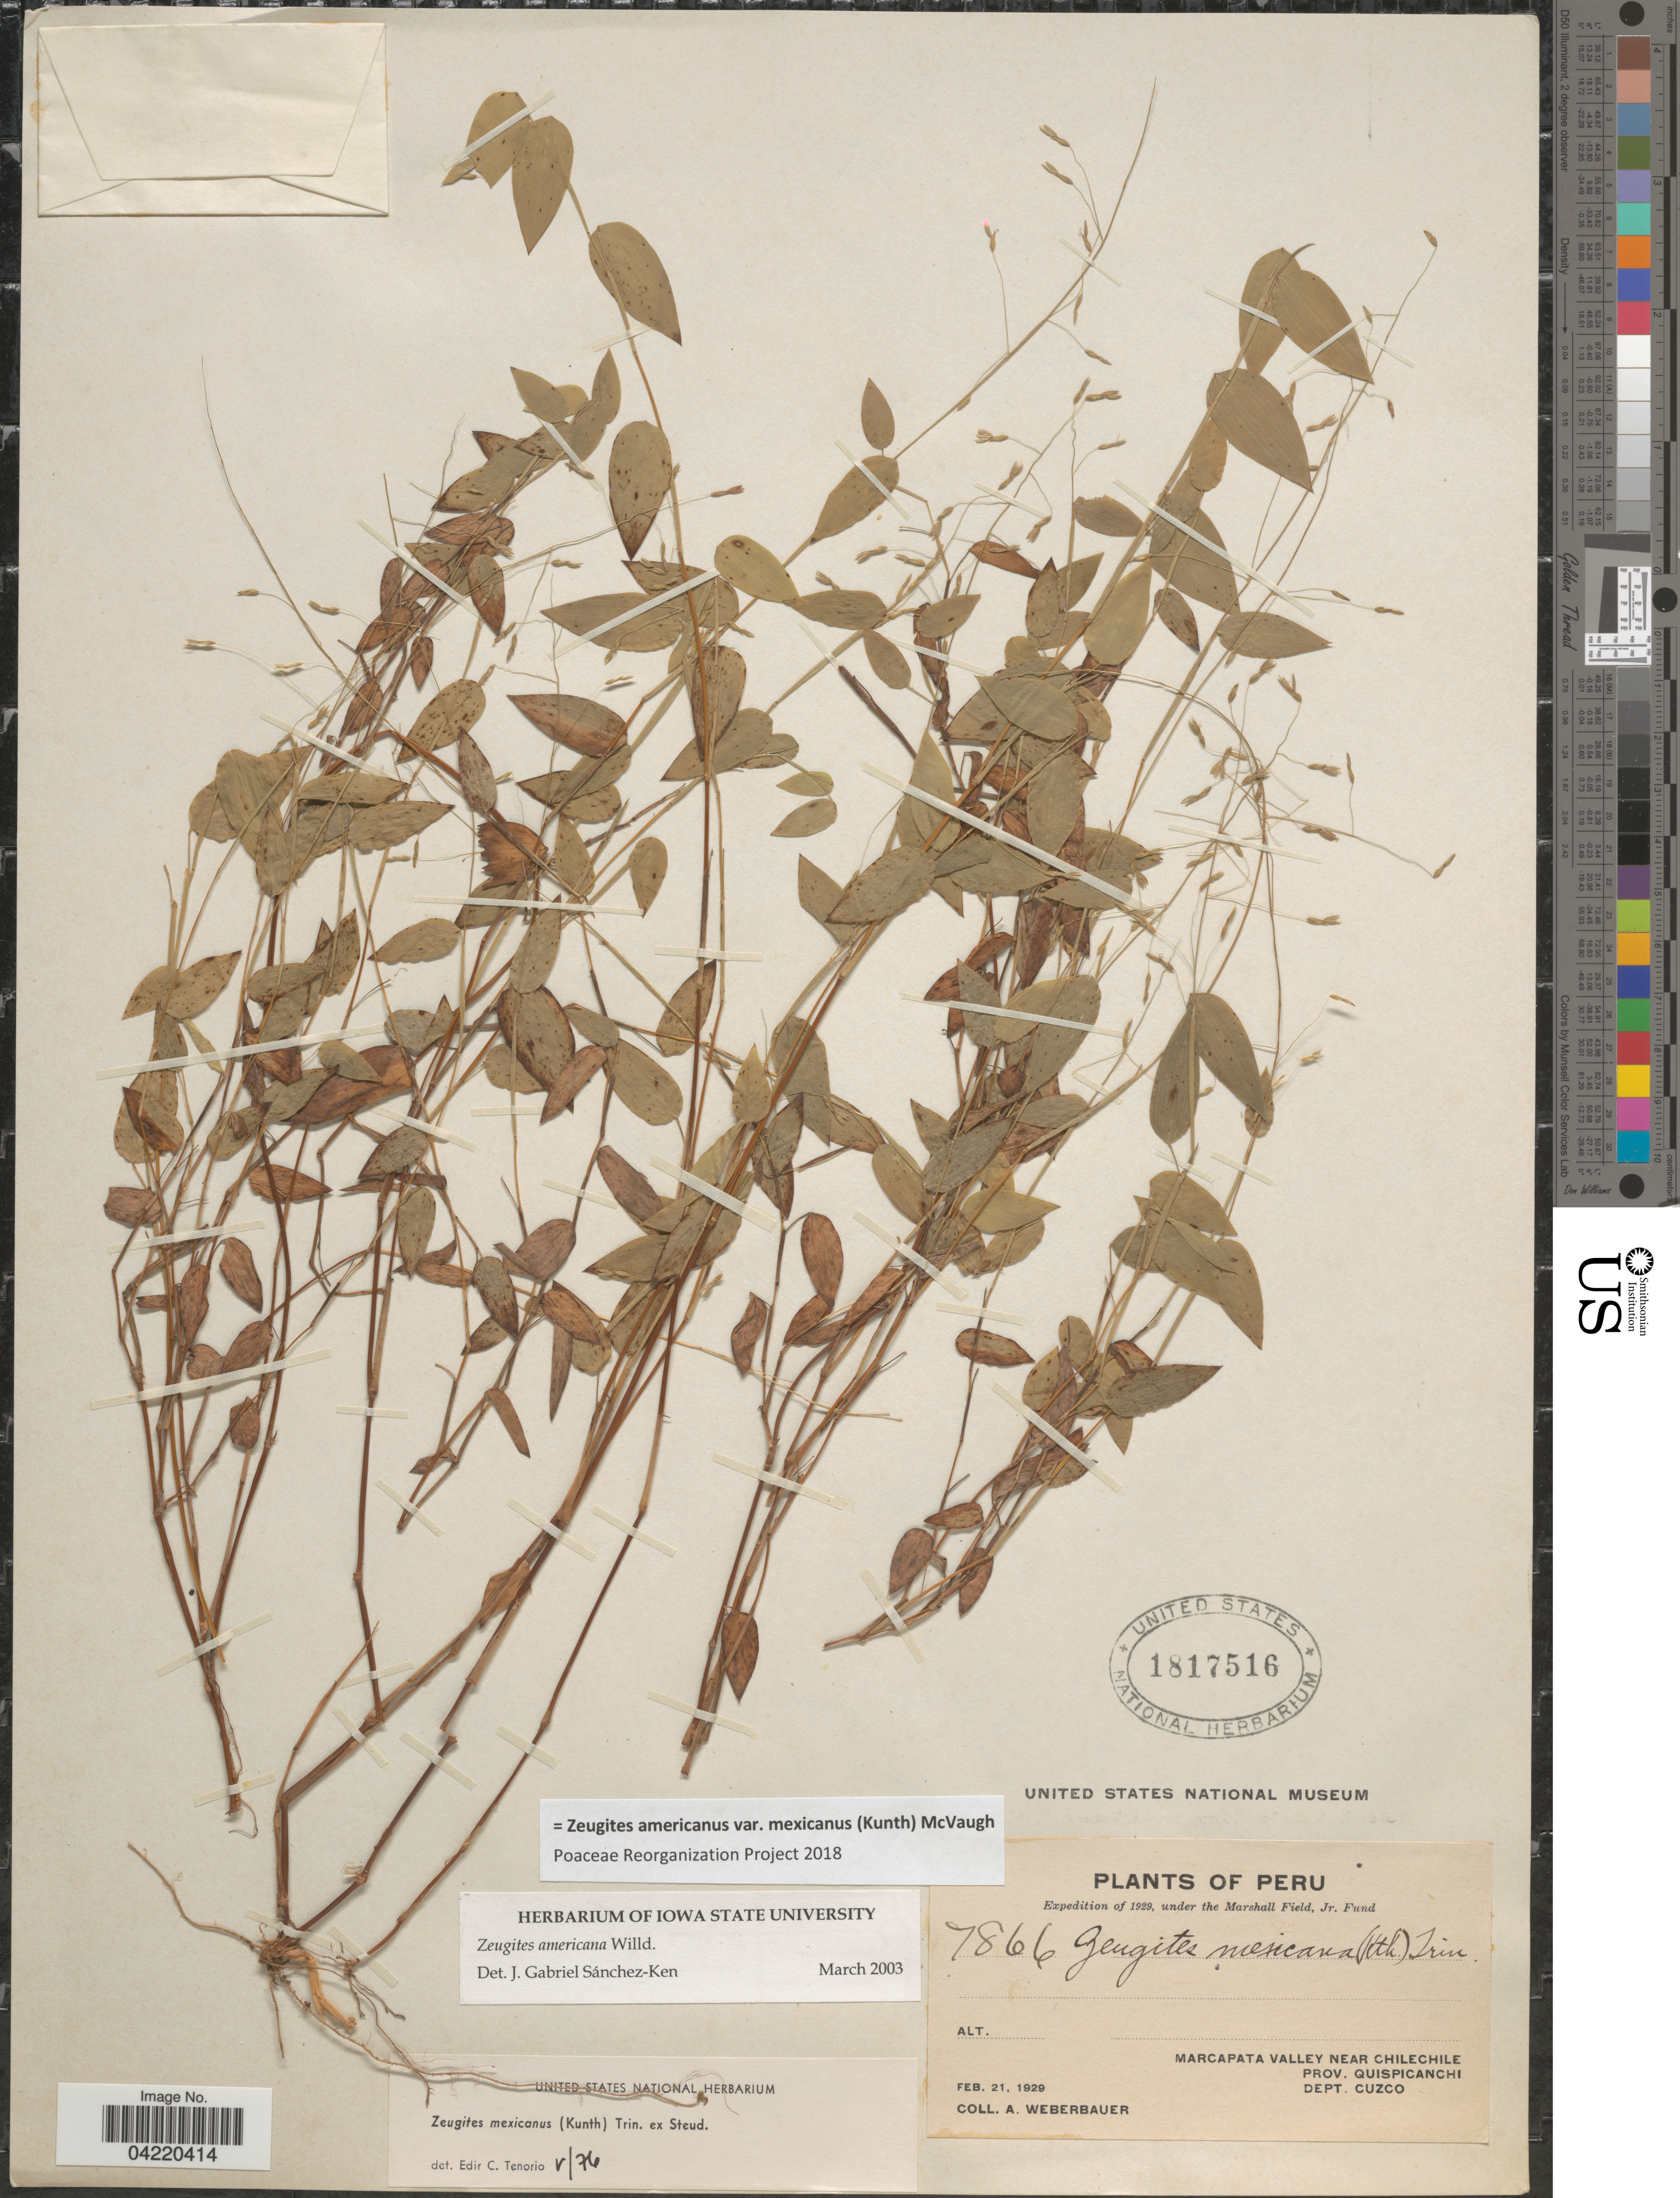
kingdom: Plantae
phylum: Tracheophyta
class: Liliopsida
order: Poales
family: Poaceae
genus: Zeugites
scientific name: Zeugites americanus var. mexicanus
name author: (Kunth) McVaugh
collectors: A. Weberbauer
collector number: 7866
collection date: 1929-02-21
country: Peru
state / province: Cusco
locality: Expedition of 1929. Marcapata Valley near Chilechile. Prov. Quispicanchi. Dept. Cuzco.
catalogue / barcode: US 1817516